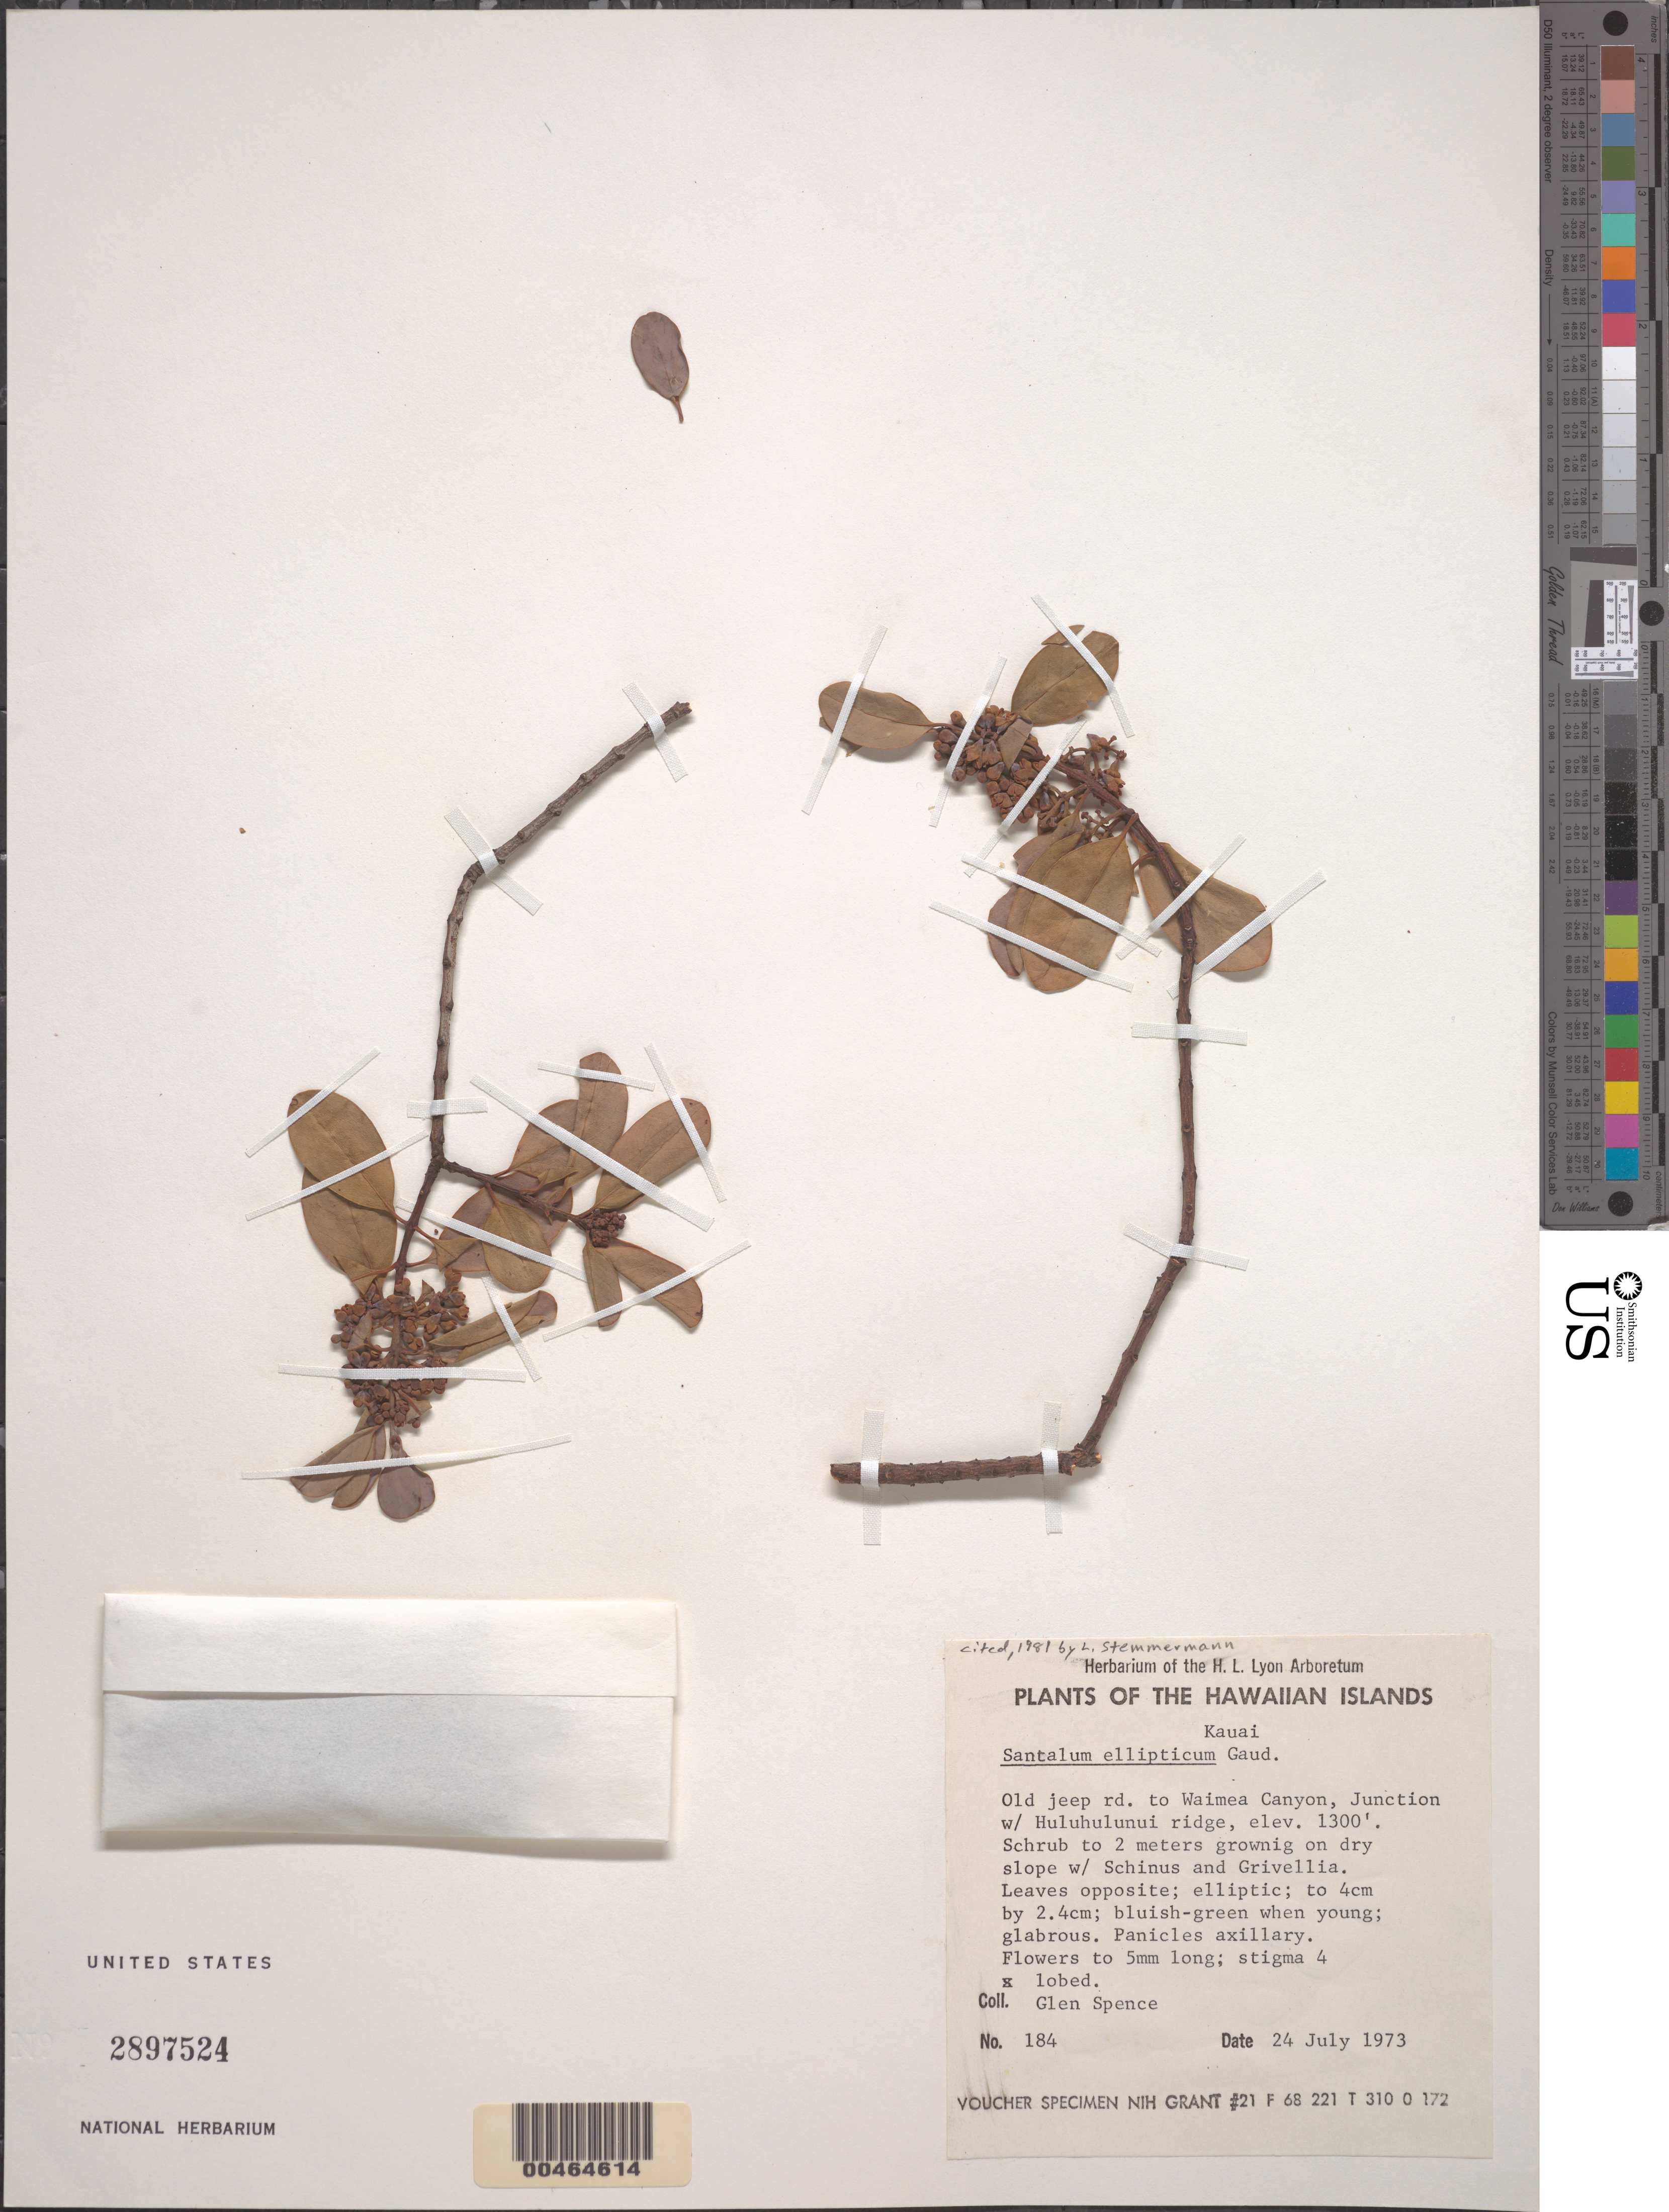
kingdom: Plantae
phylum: Tracheophyta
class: Magnoliopsida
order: Santalales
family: Santalaceae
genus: Santalum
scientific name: Santalum ellipticum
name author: Gaudich.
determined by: Stemmerman, L.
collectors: G. Spence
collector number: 184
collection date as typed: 24 Jul 1973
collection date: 1973-07-24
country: United States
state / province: Hawaii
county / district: Kauai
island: Kaua'i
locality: Old jeep rd. to Waimea Canyon, Junction with Huluhulunui ridge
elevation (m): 396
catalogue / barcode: US 2897524